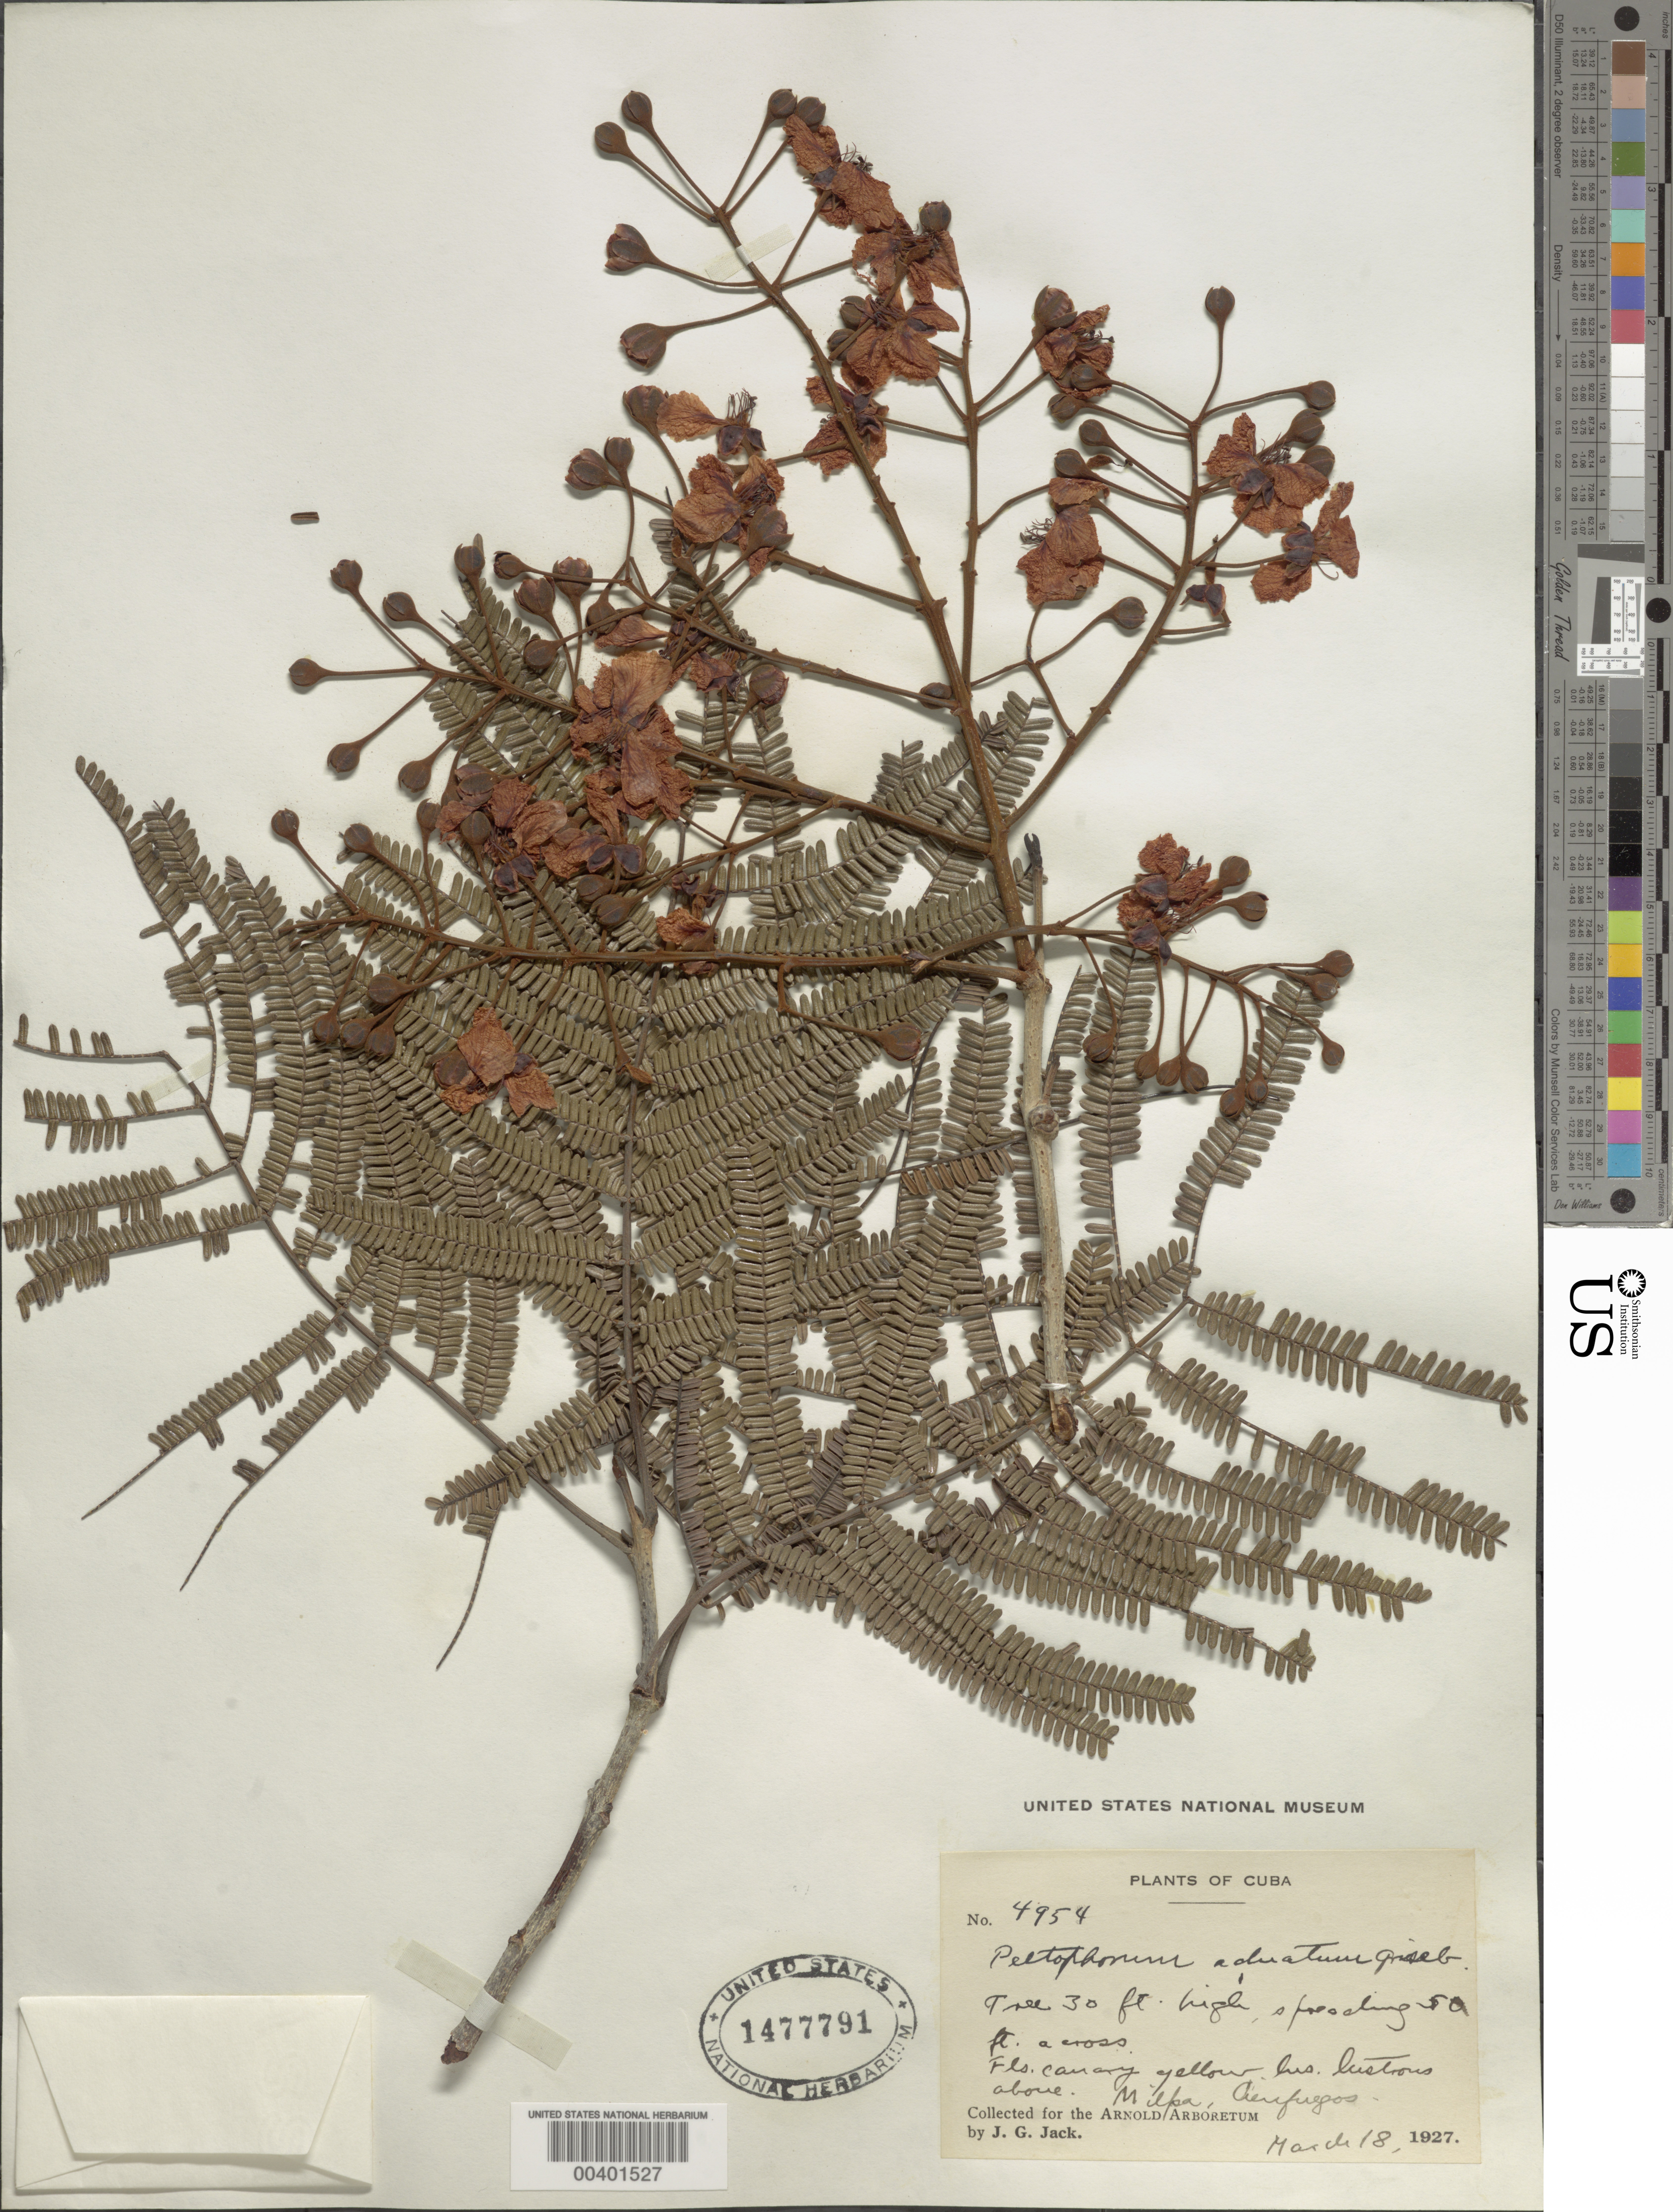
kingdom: Plantae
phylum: Tracheophyta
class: Magnoliopsida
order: Fabales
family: Fabaceae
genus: Peltophorum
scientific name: Peltophorum adnatum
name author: Griseb.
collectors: J. G. Jack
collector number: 4954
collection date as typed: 18 Mar 1927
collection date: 1927-03-18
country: Cuba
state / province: Oriente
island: Greater Antilles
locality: Milpa, cienfuegos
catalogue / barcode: US 1477791